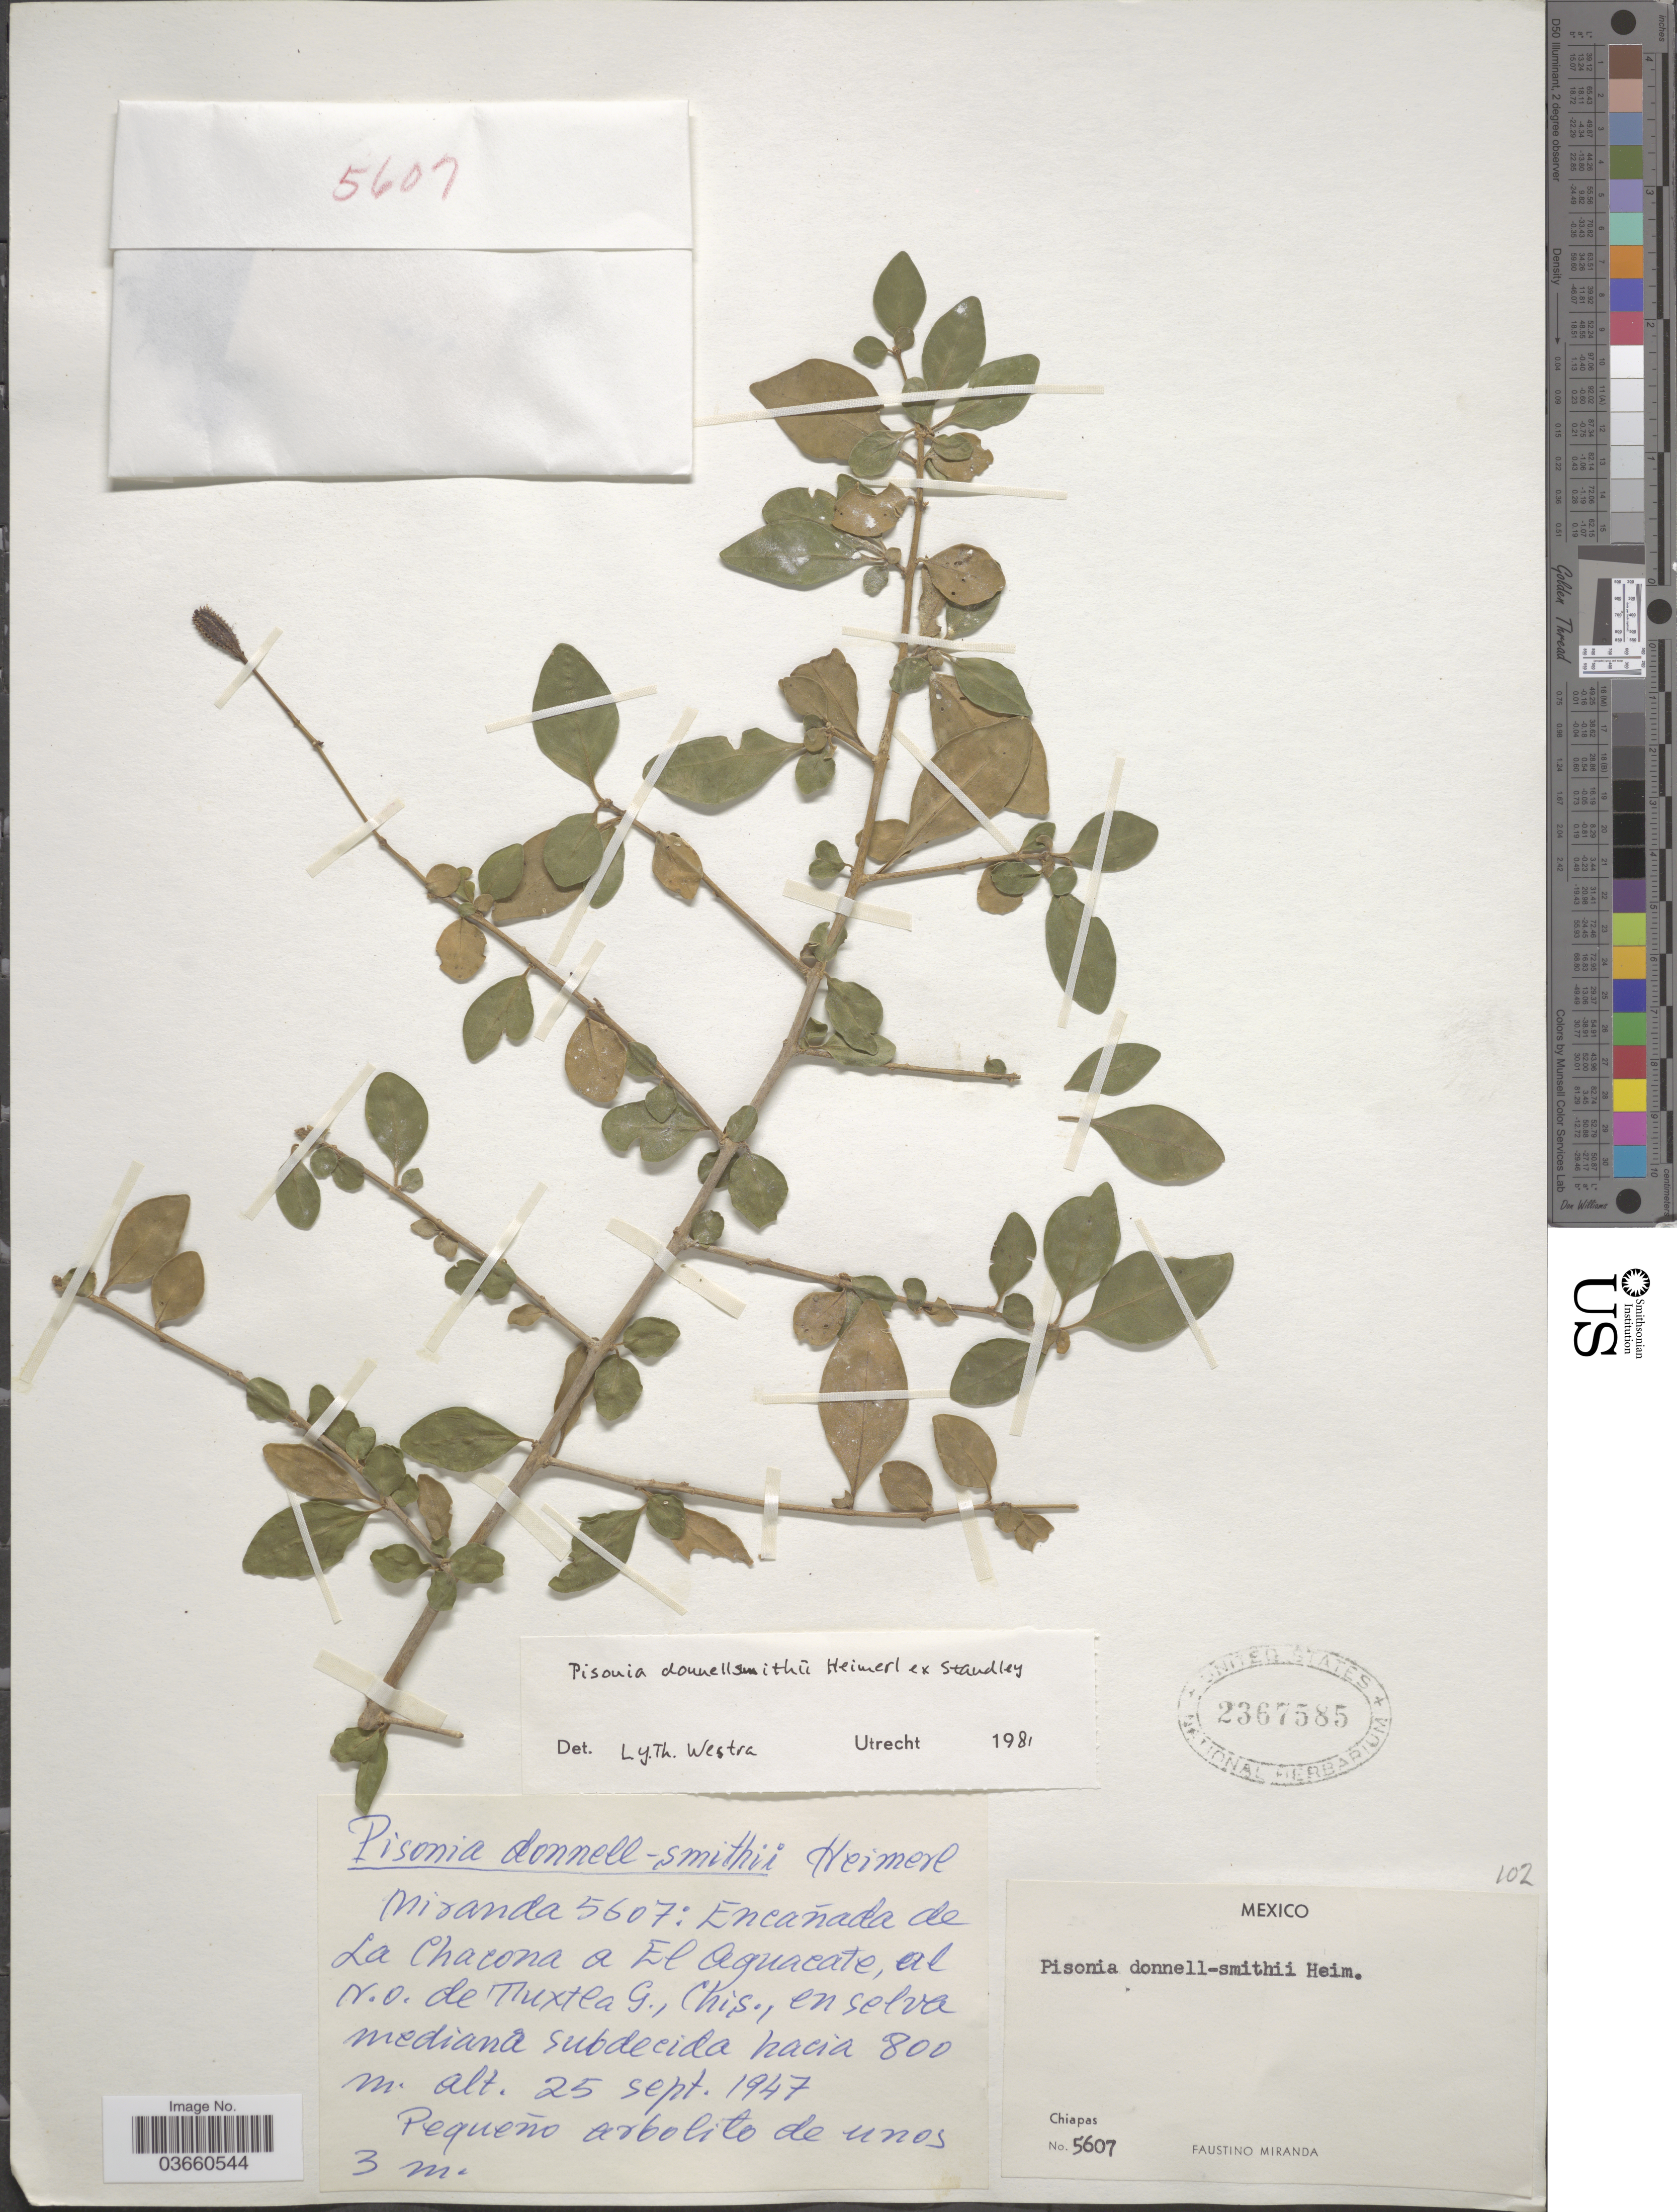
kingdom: Plantae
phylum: Tracheophyta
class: Magnoliopsida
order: Caryophyllales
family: Nyctaginaceae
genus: Pisonia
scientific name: Pisonia donnellsmithii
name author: Heimerl in Standl.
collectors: F. Miranda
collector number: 5607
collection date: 1947-09-25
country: Mexico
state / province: Chiapas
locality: La Chacona a El Aguacate, al N.O. de Tuxtla G.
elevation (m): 800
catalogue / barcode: US 2367585